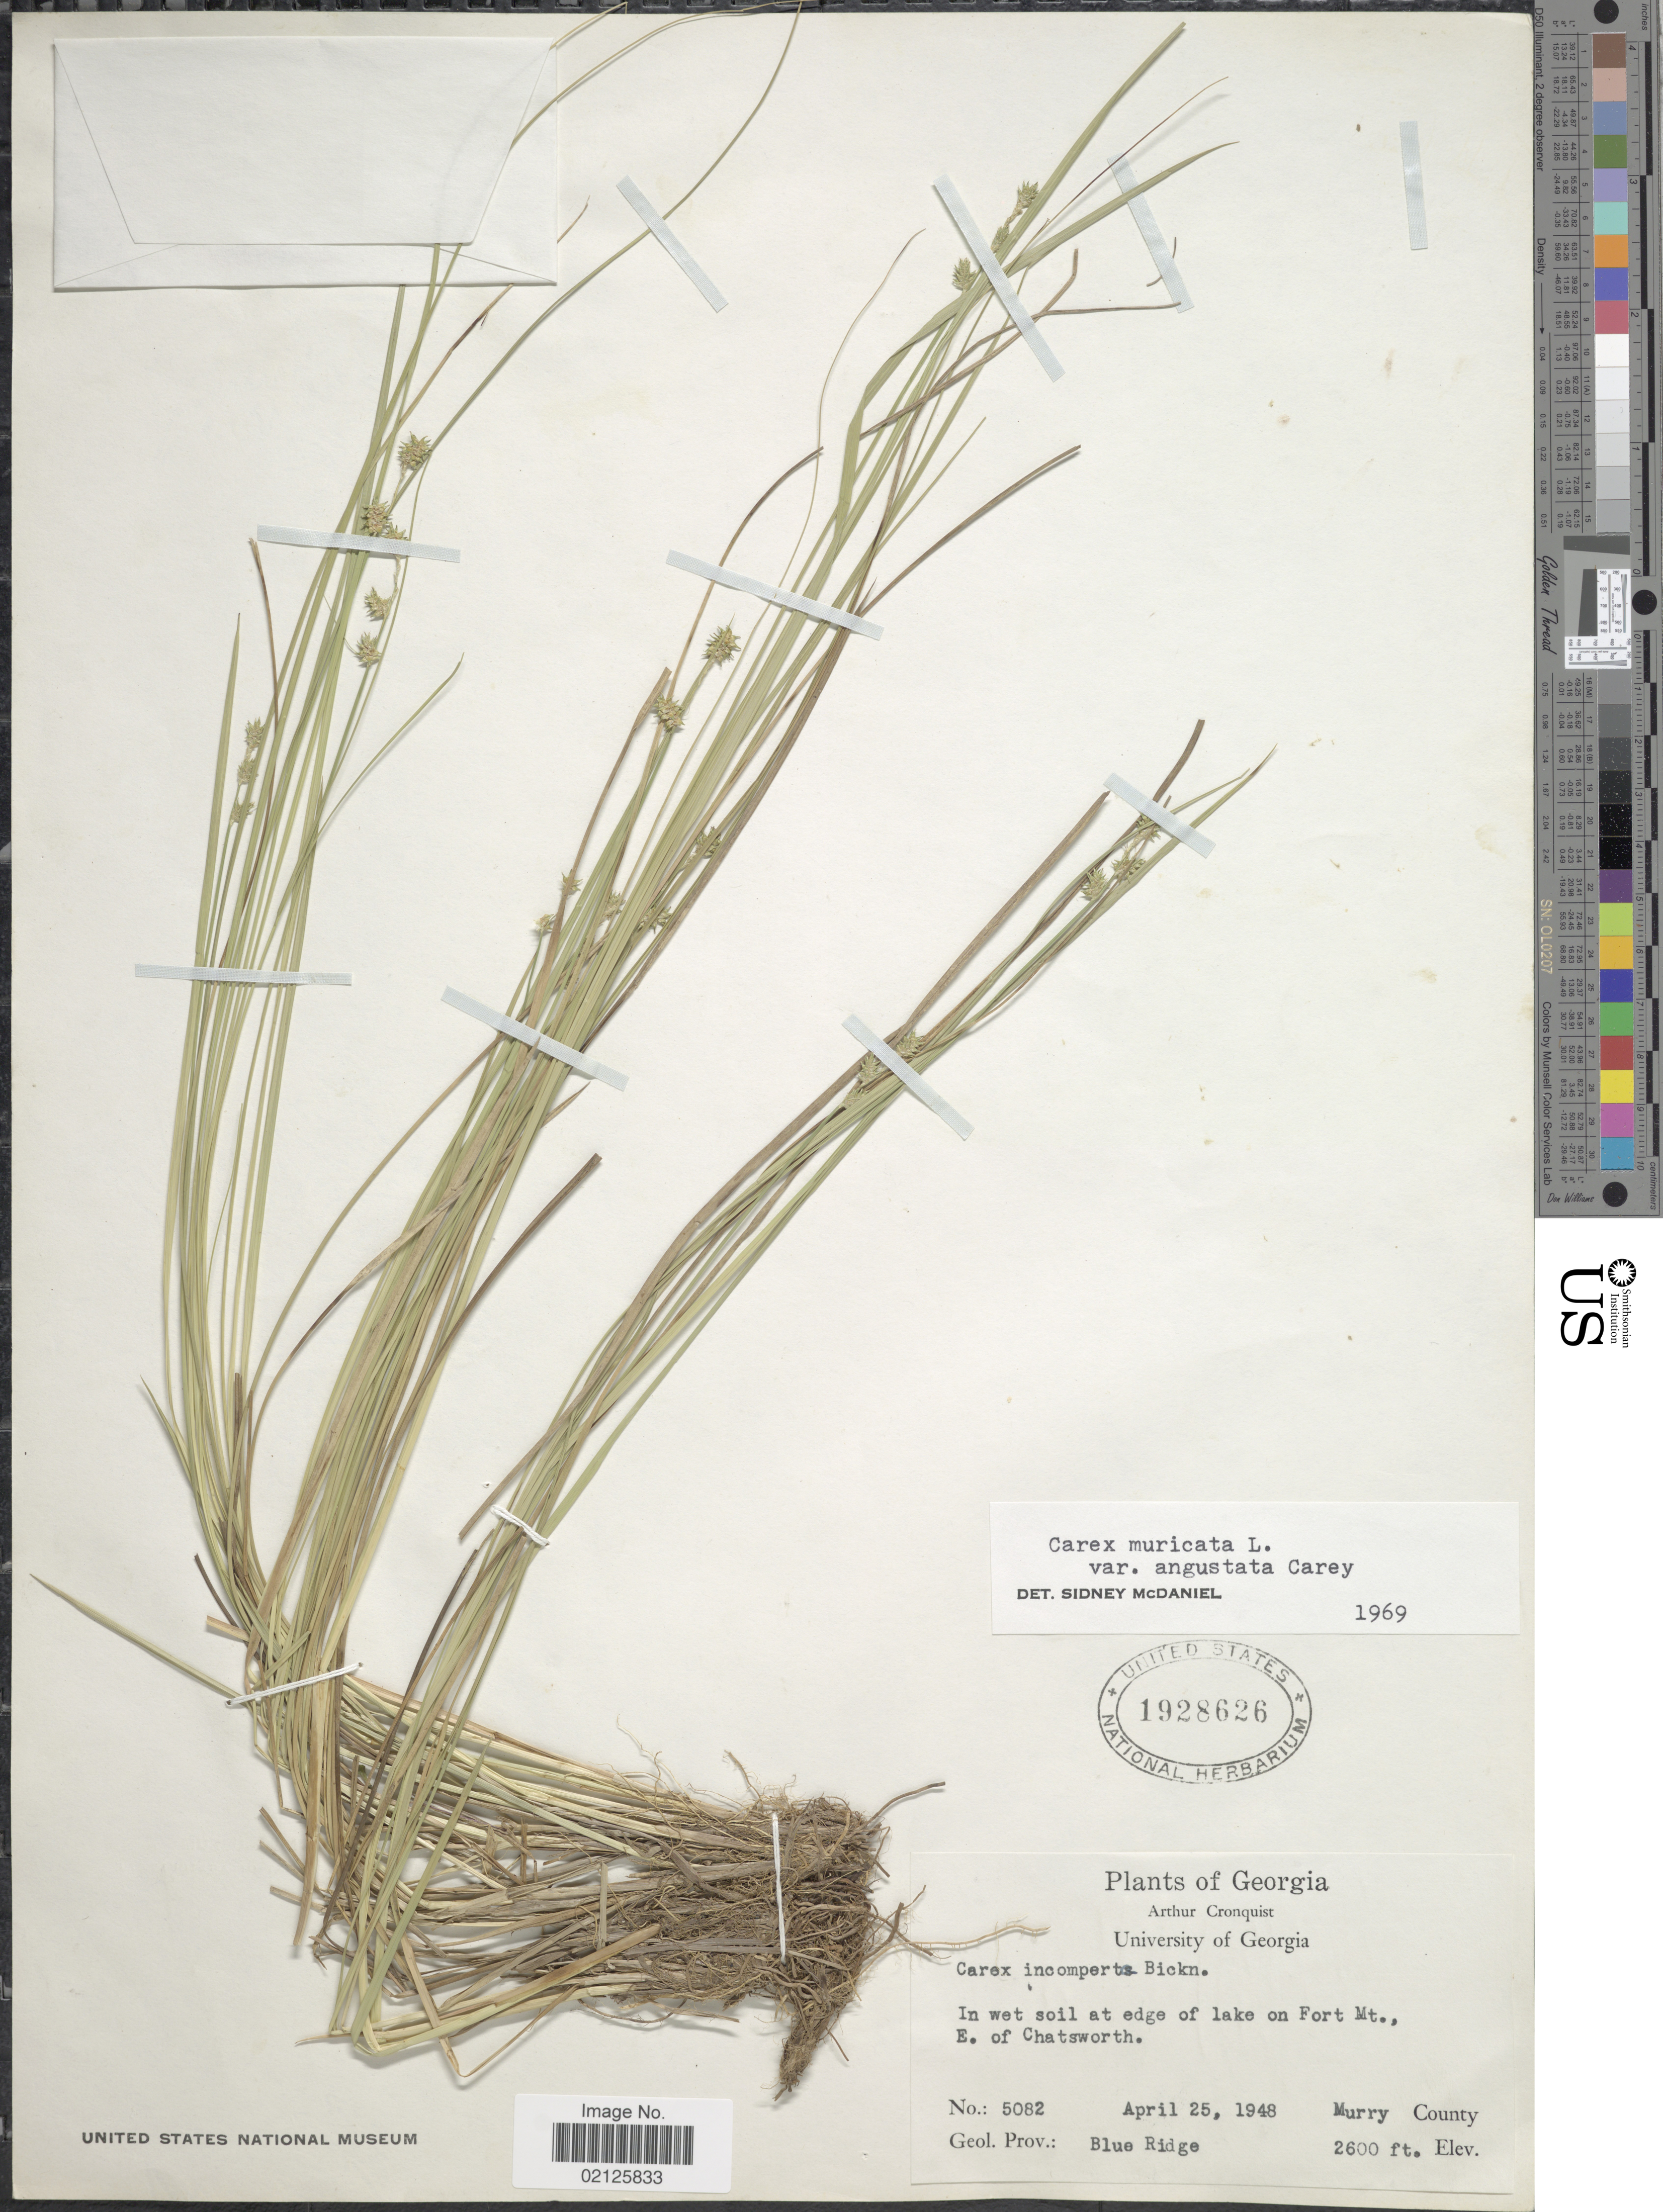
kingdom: Plantae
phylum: Tracheophyta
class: Liliopsida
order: Poales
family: Cyperaceae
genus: Carex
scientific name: Carex muricata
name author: L.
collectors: A. J. Cronquist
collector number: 5082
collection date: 1948-04-25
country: United States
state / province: Georgia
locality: In wet soil at edge of lake on Fort Mt. E. of Chatsworth, Murry County, Geol. Prov.: Blue Ridge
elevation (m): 792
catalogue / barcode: US 1928626